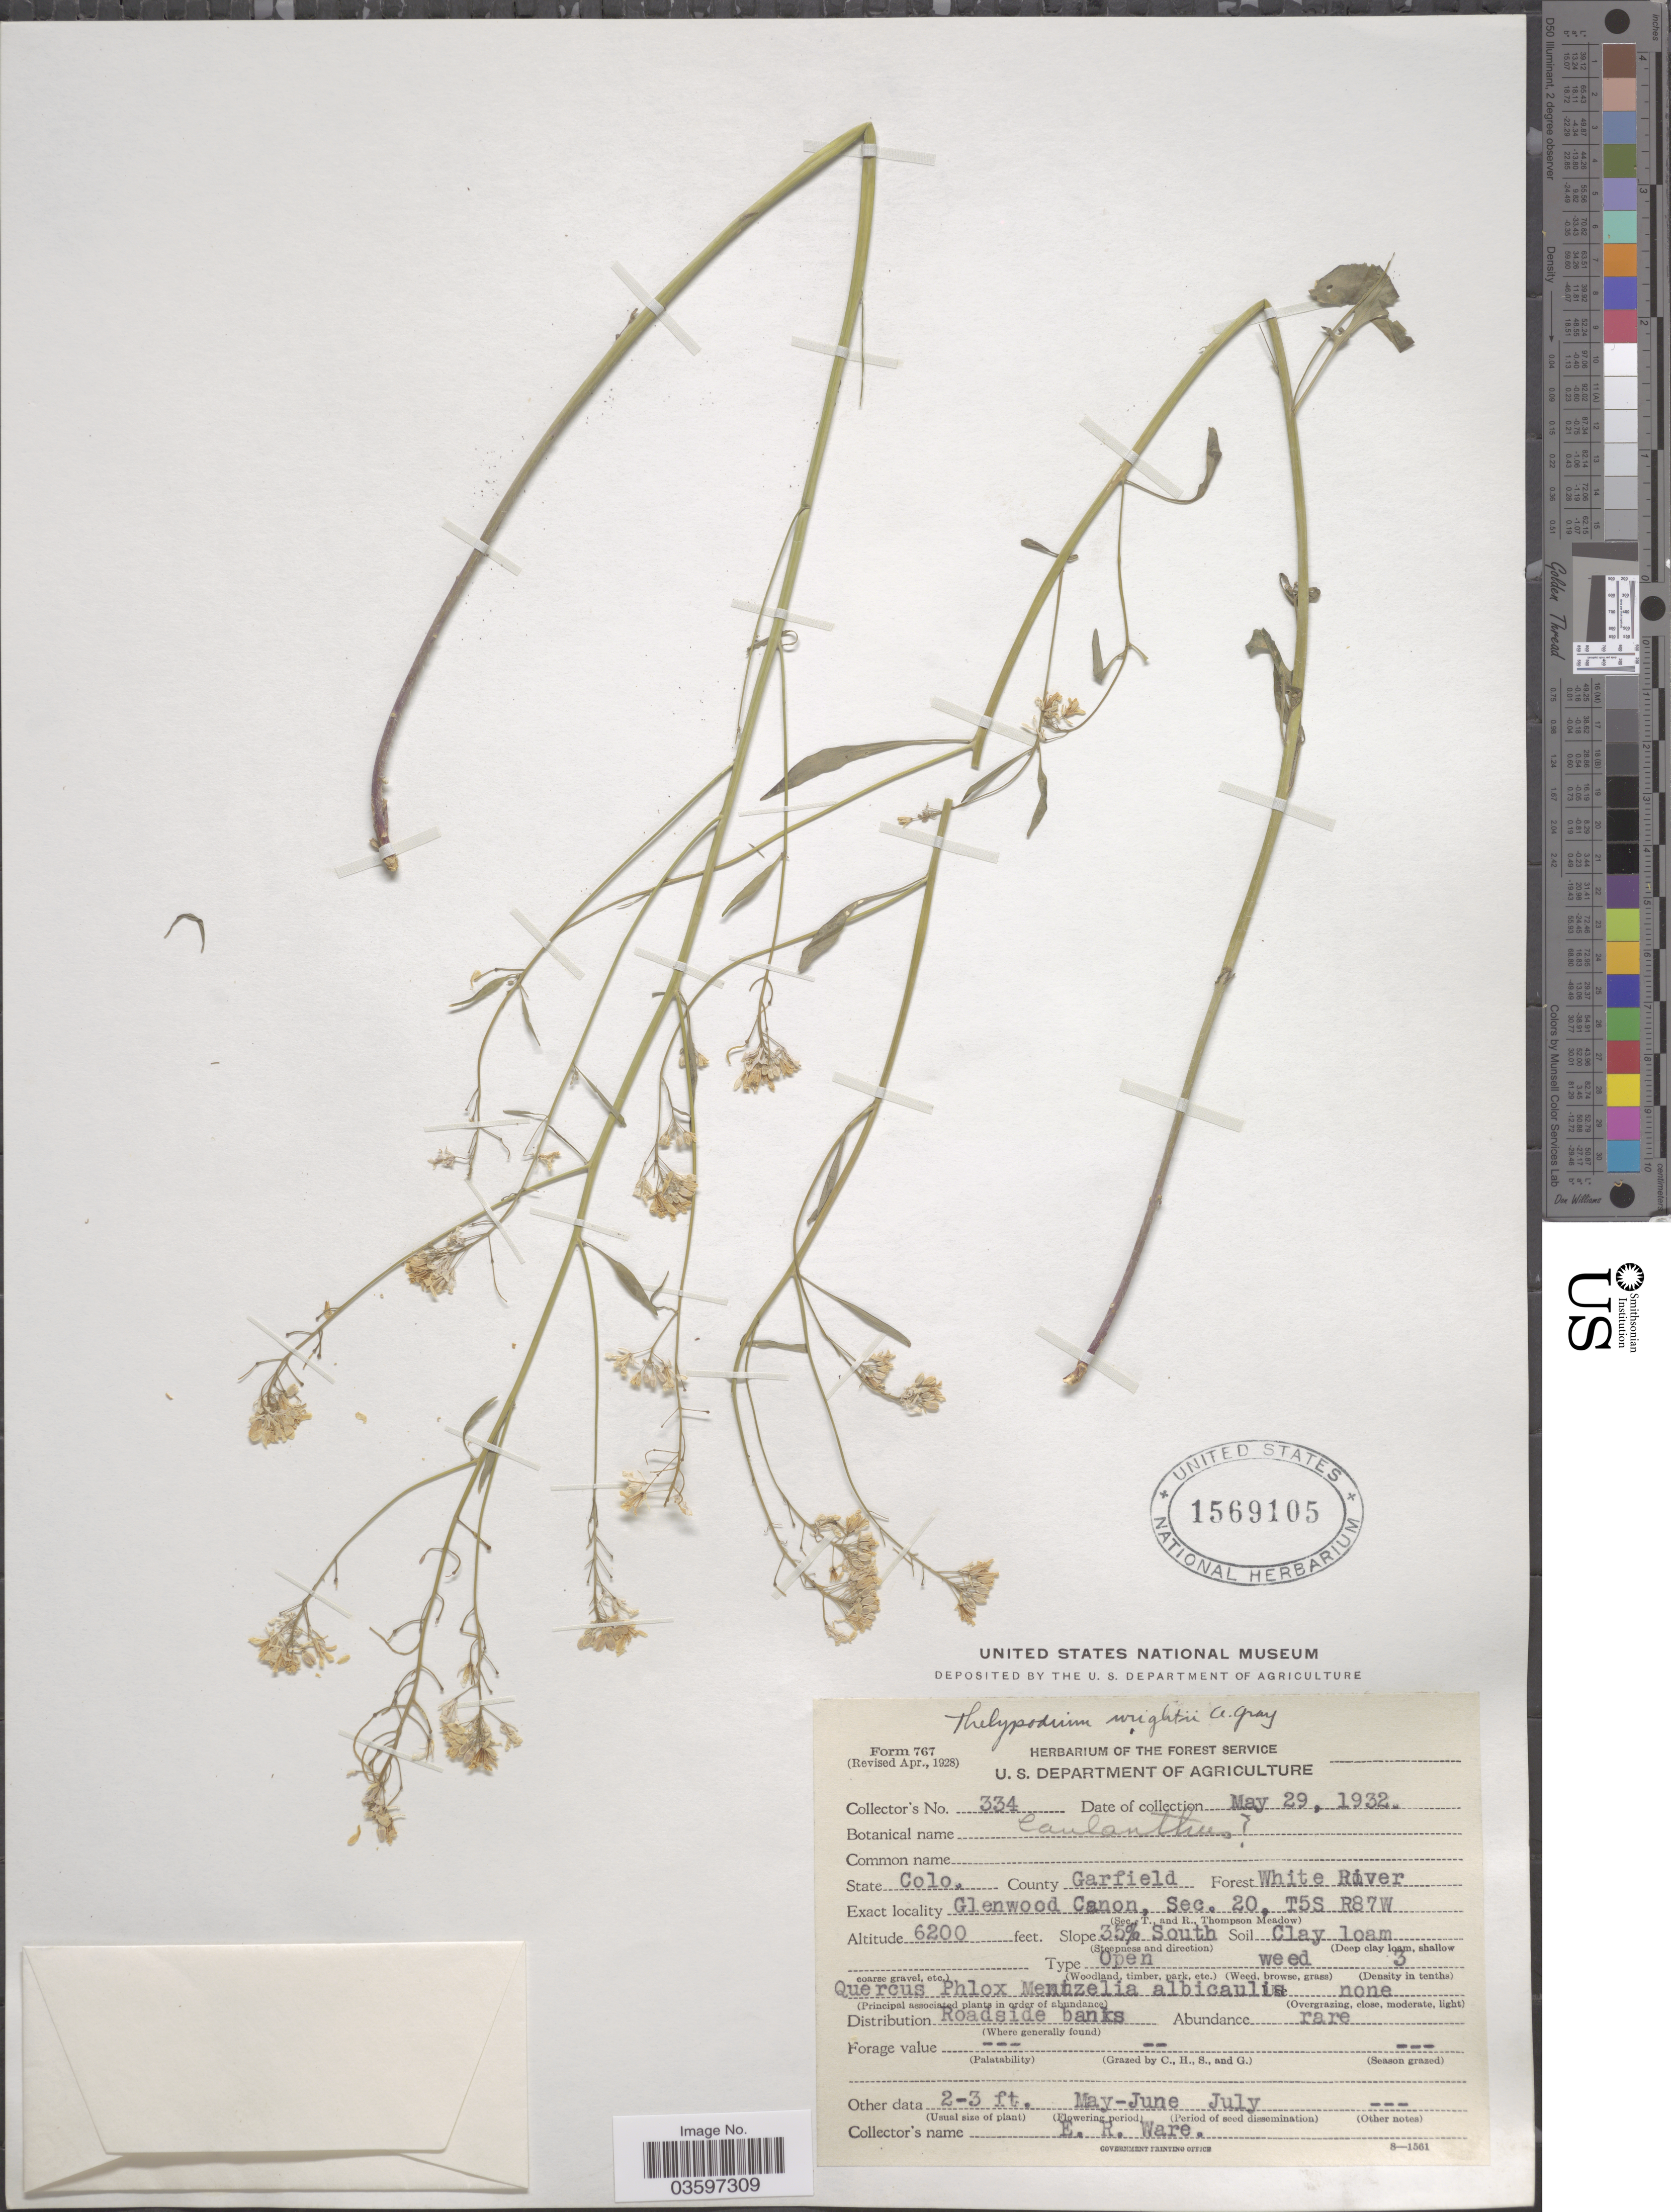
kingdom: Plantae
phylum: Tracheophyta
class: Magnoliopsida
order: Brassicales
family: Brassicaceae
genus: Stanleyella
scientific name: Stanleyella wrightii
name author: Rydb.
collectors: E. Ware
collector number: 334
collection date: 1932-05-29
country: United States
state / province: Colorado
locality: County Garfield. Forest White River. Glenwood Canon, Sec. 20, T5S R87W.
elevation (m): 1890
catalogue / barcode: US 1569105